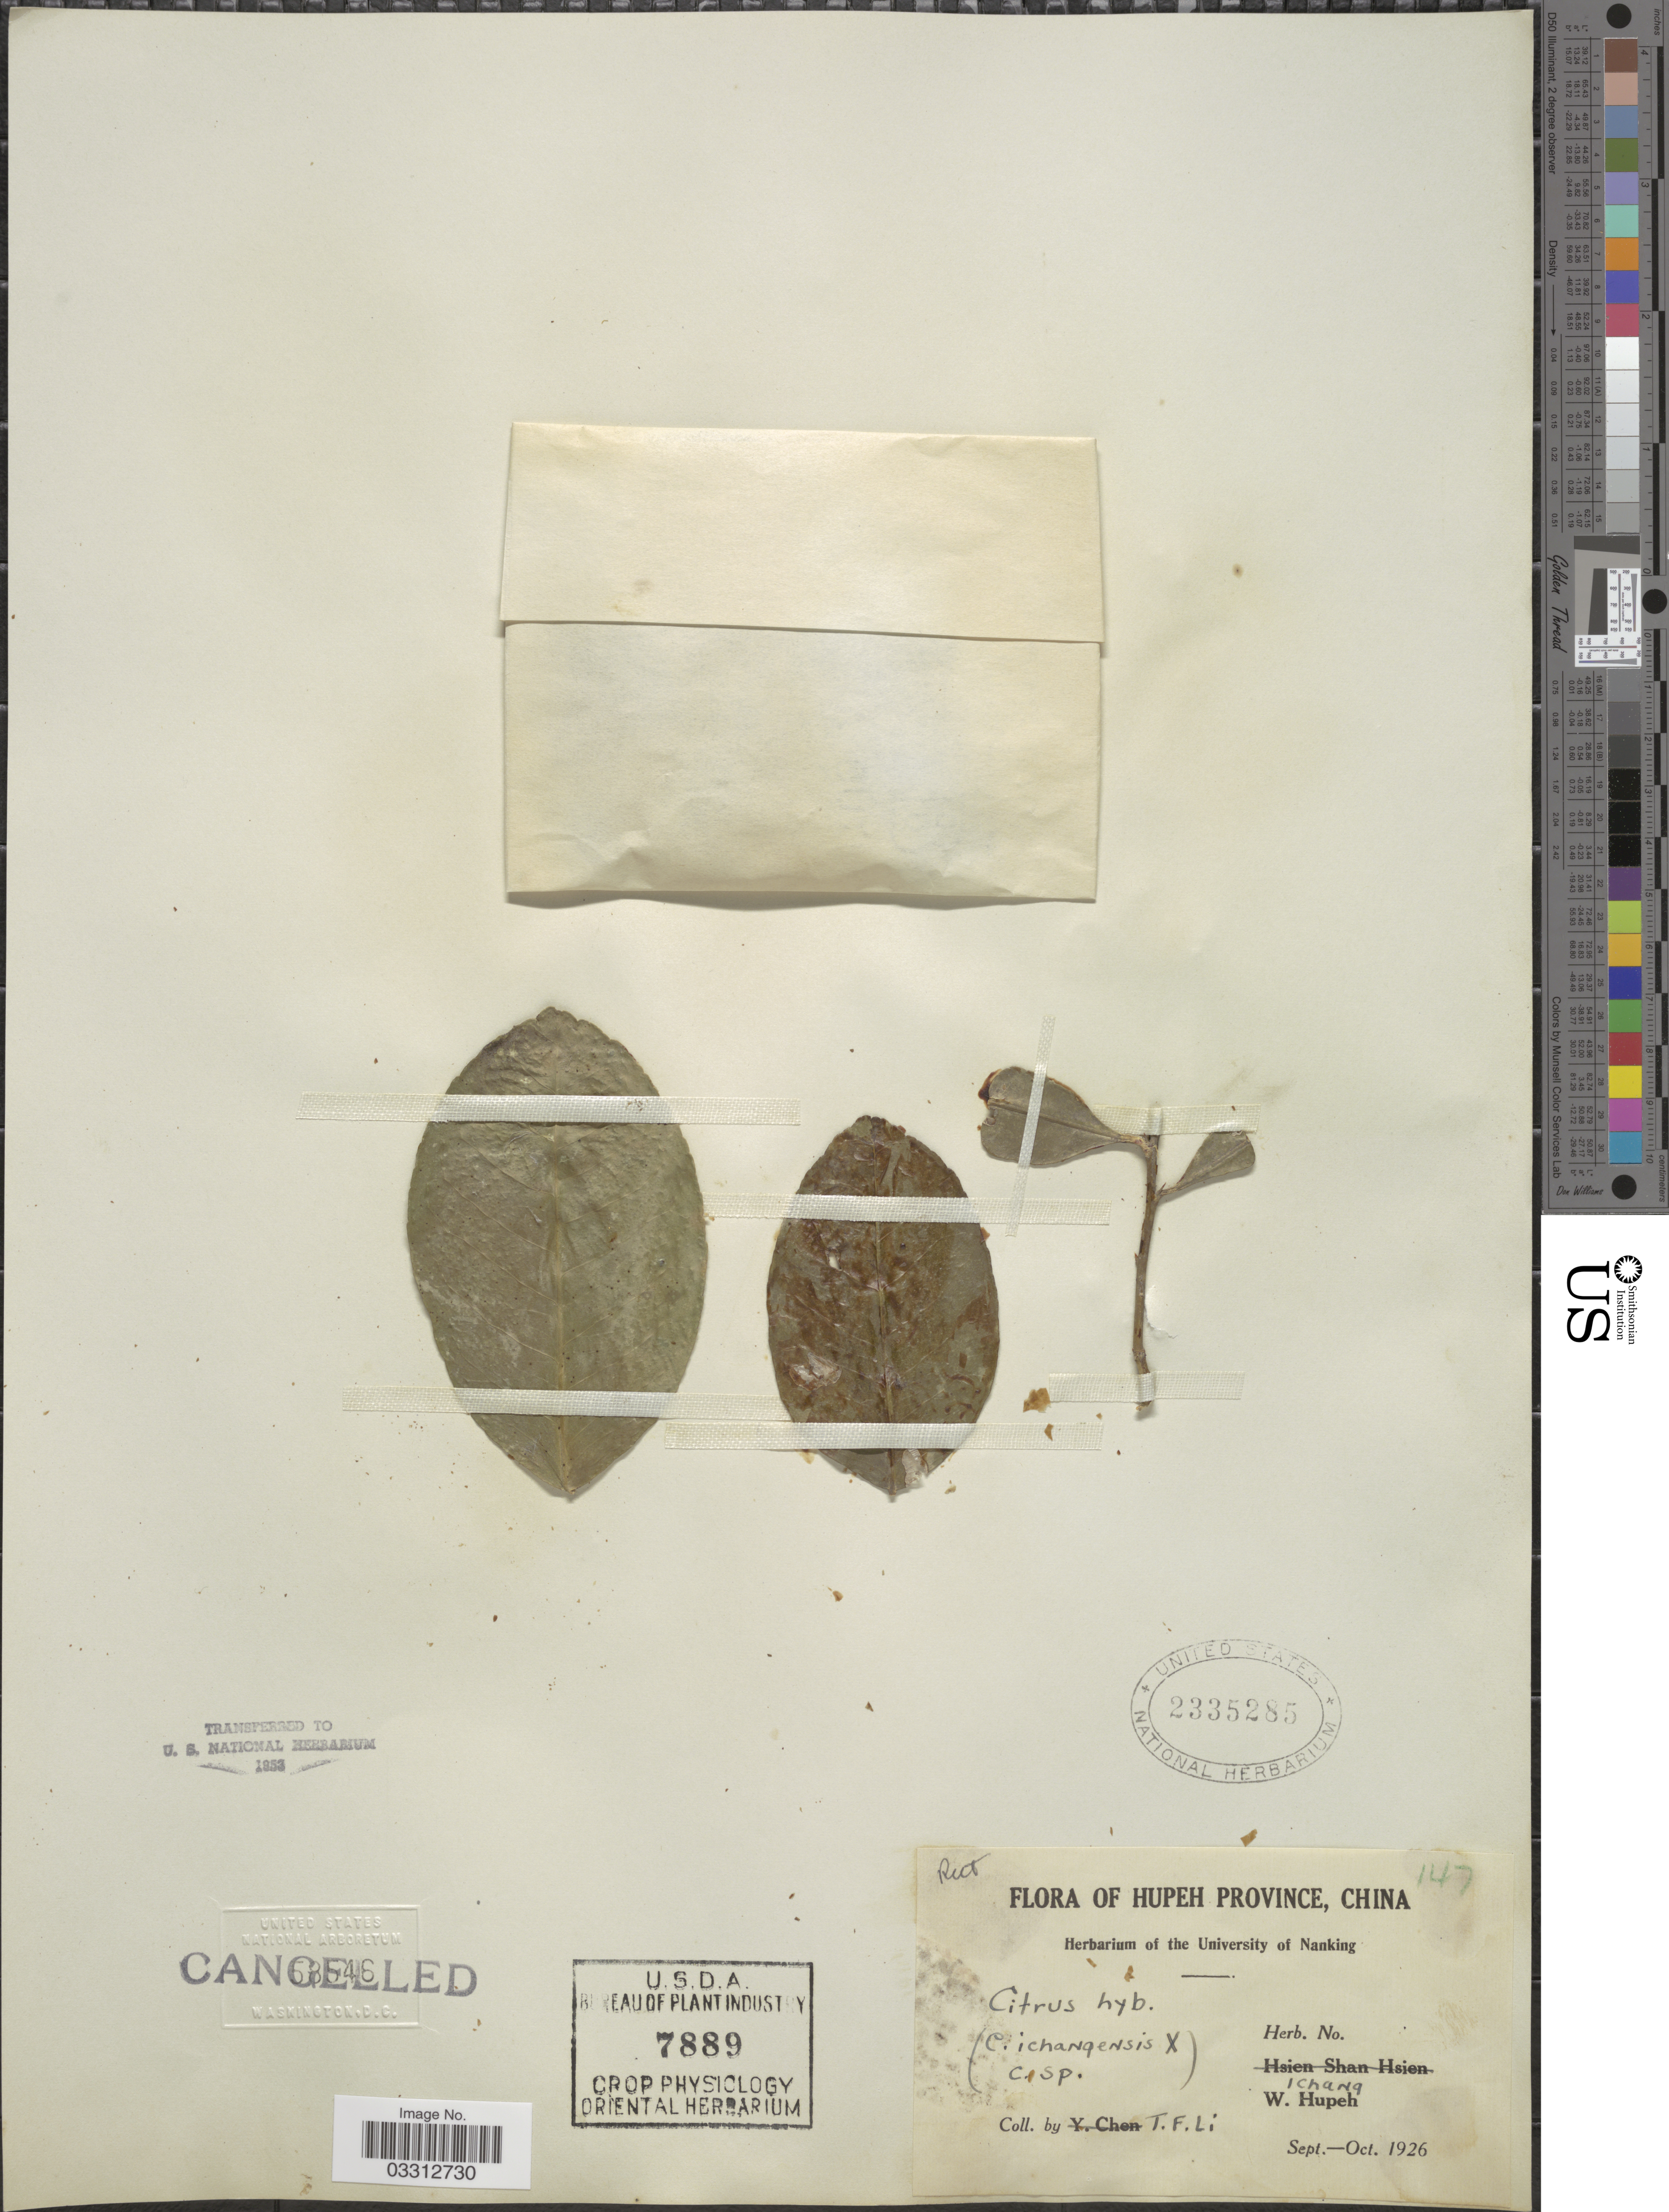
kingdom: Plantae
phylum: Tracheophyta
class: Magnoliopsida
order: Sapindales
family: Rutaceae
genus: Citrus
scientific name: Citrus ichangensis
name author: Swingle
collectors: T. Li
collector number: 147?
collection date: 1926-09/1926-10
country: China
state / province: Hubei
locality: Hupeh Province, Ichang, W. Hupeh.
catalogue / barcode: US 2335285